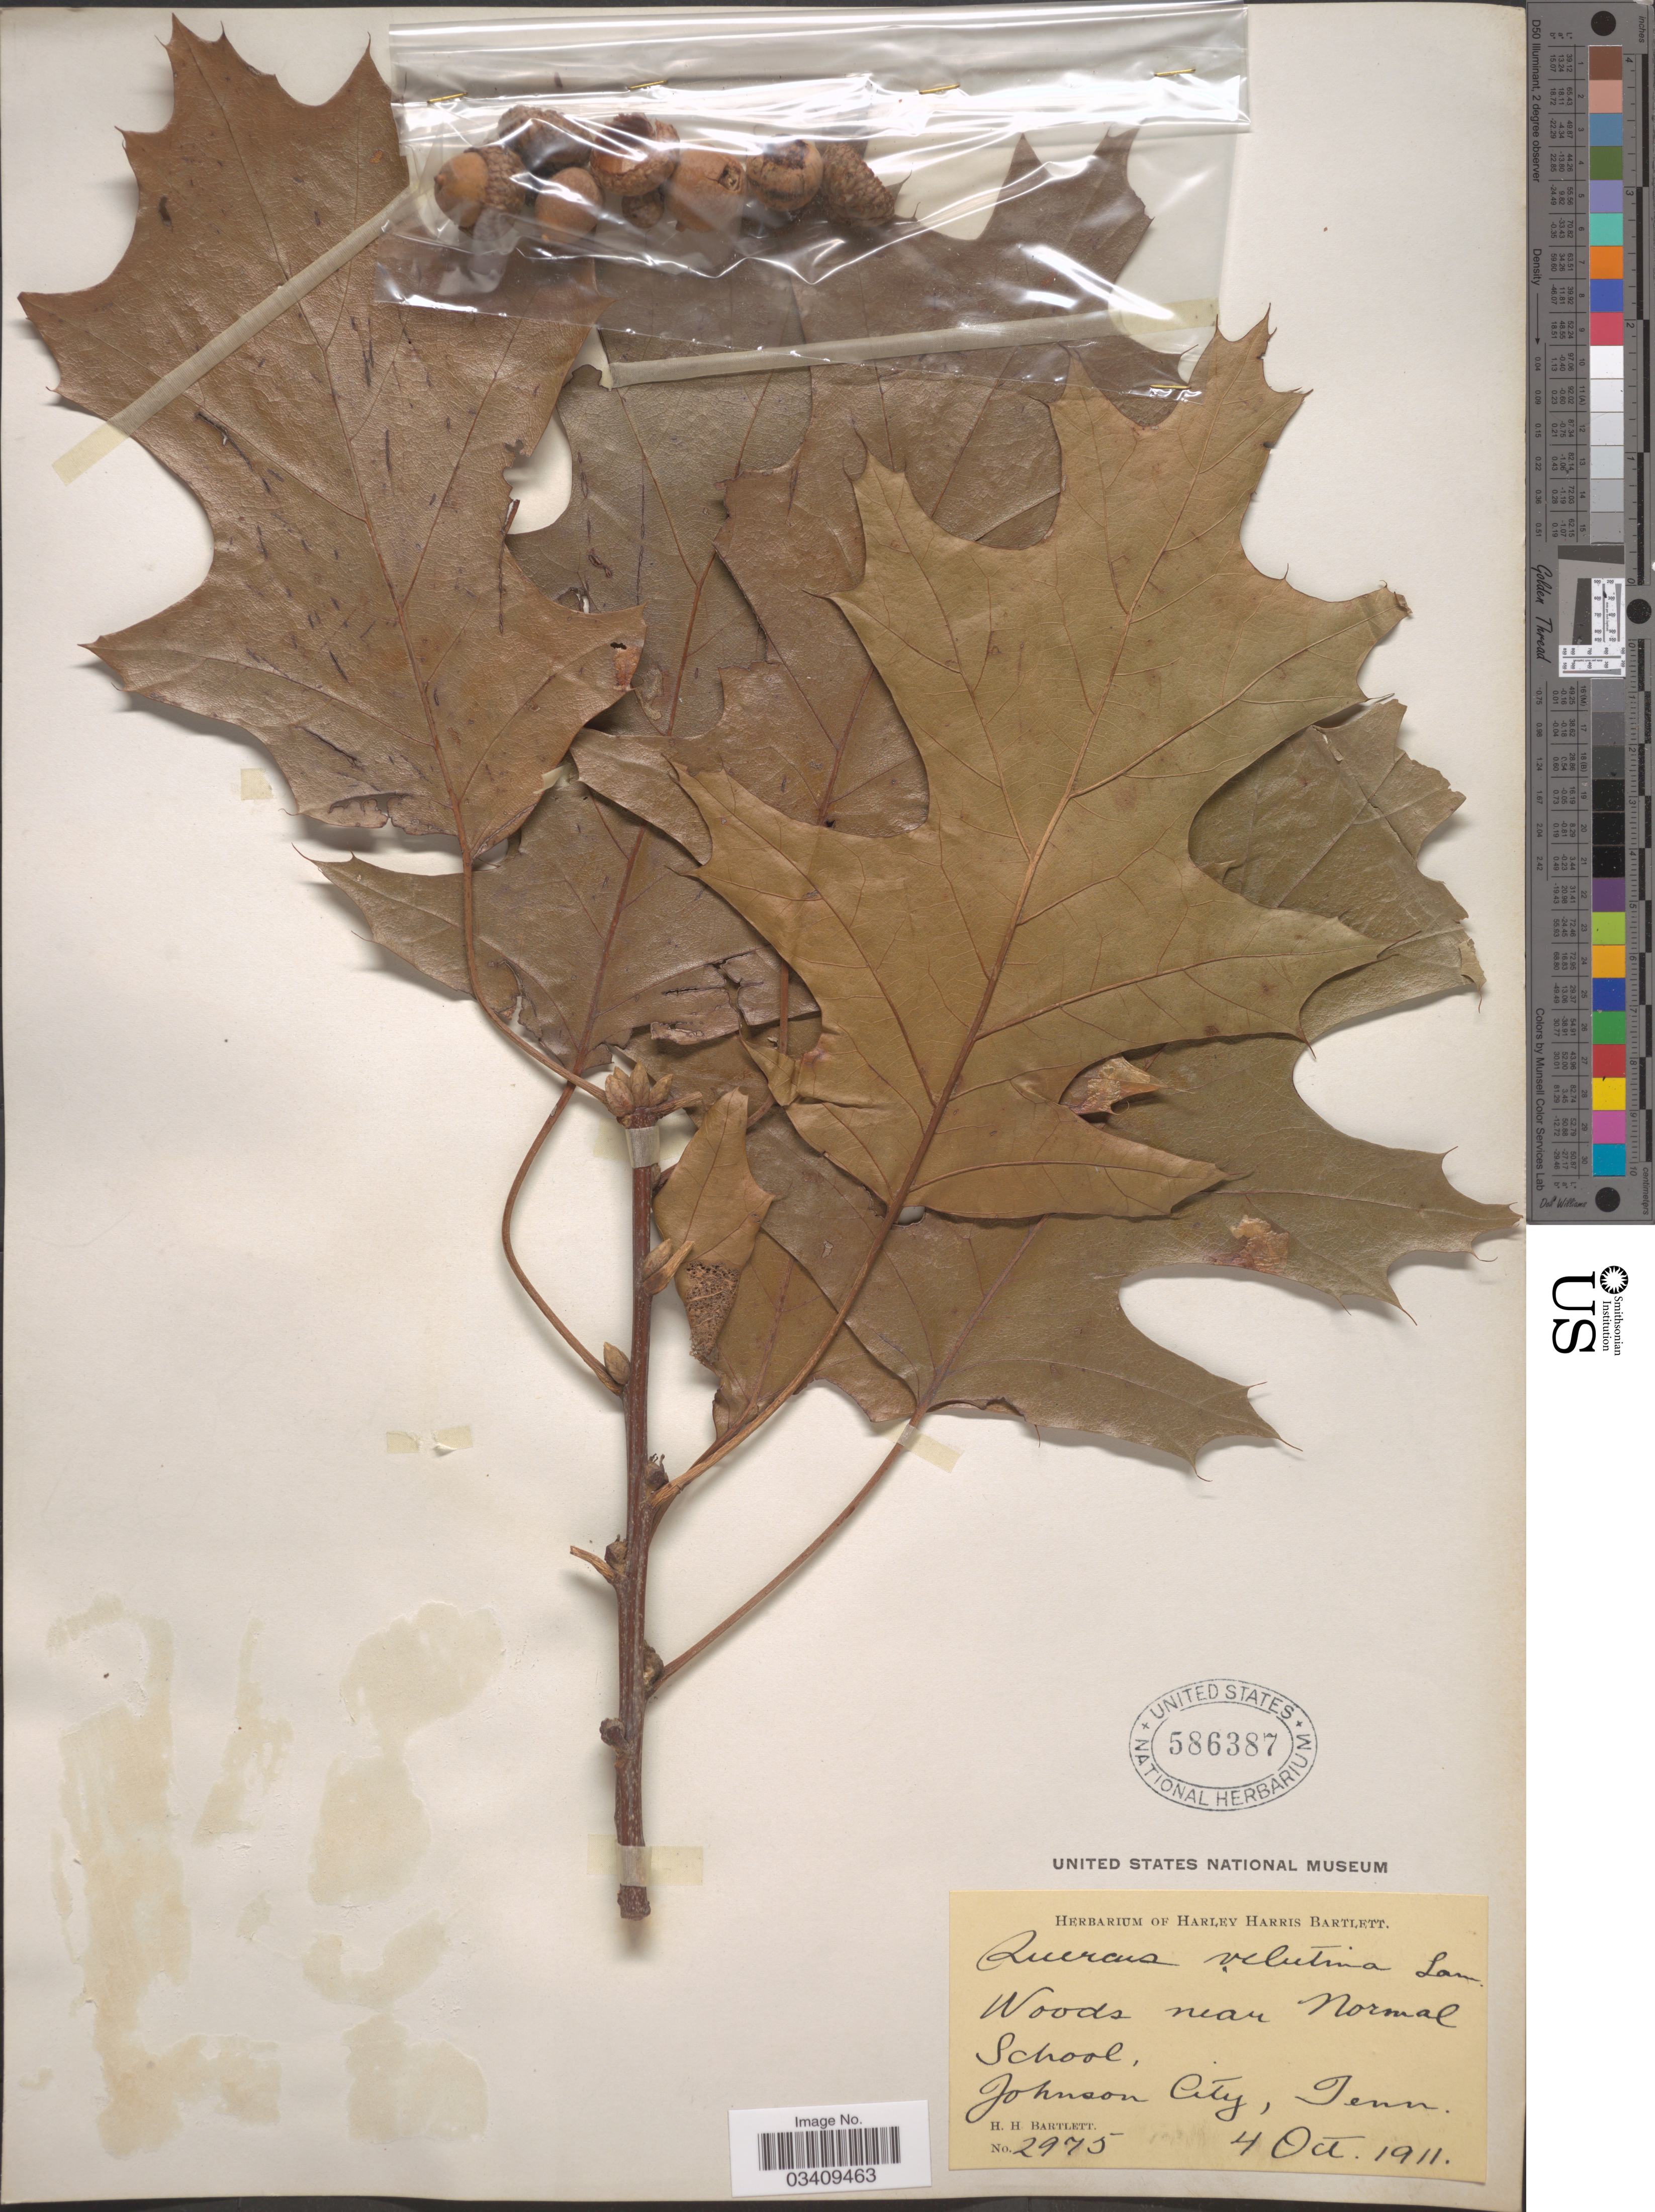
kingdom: Plantae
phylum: Tracheophyta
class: Magnoliopsida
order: Fagales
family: Fagaceae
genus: Quercus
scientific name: Quercus velutina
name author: Lam.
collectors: H. H. Bartlett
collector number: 2975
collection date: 1911-10-04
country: United States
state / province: Tennessee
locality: Woods near Normal School, Johnson City.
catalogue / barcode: US 586387